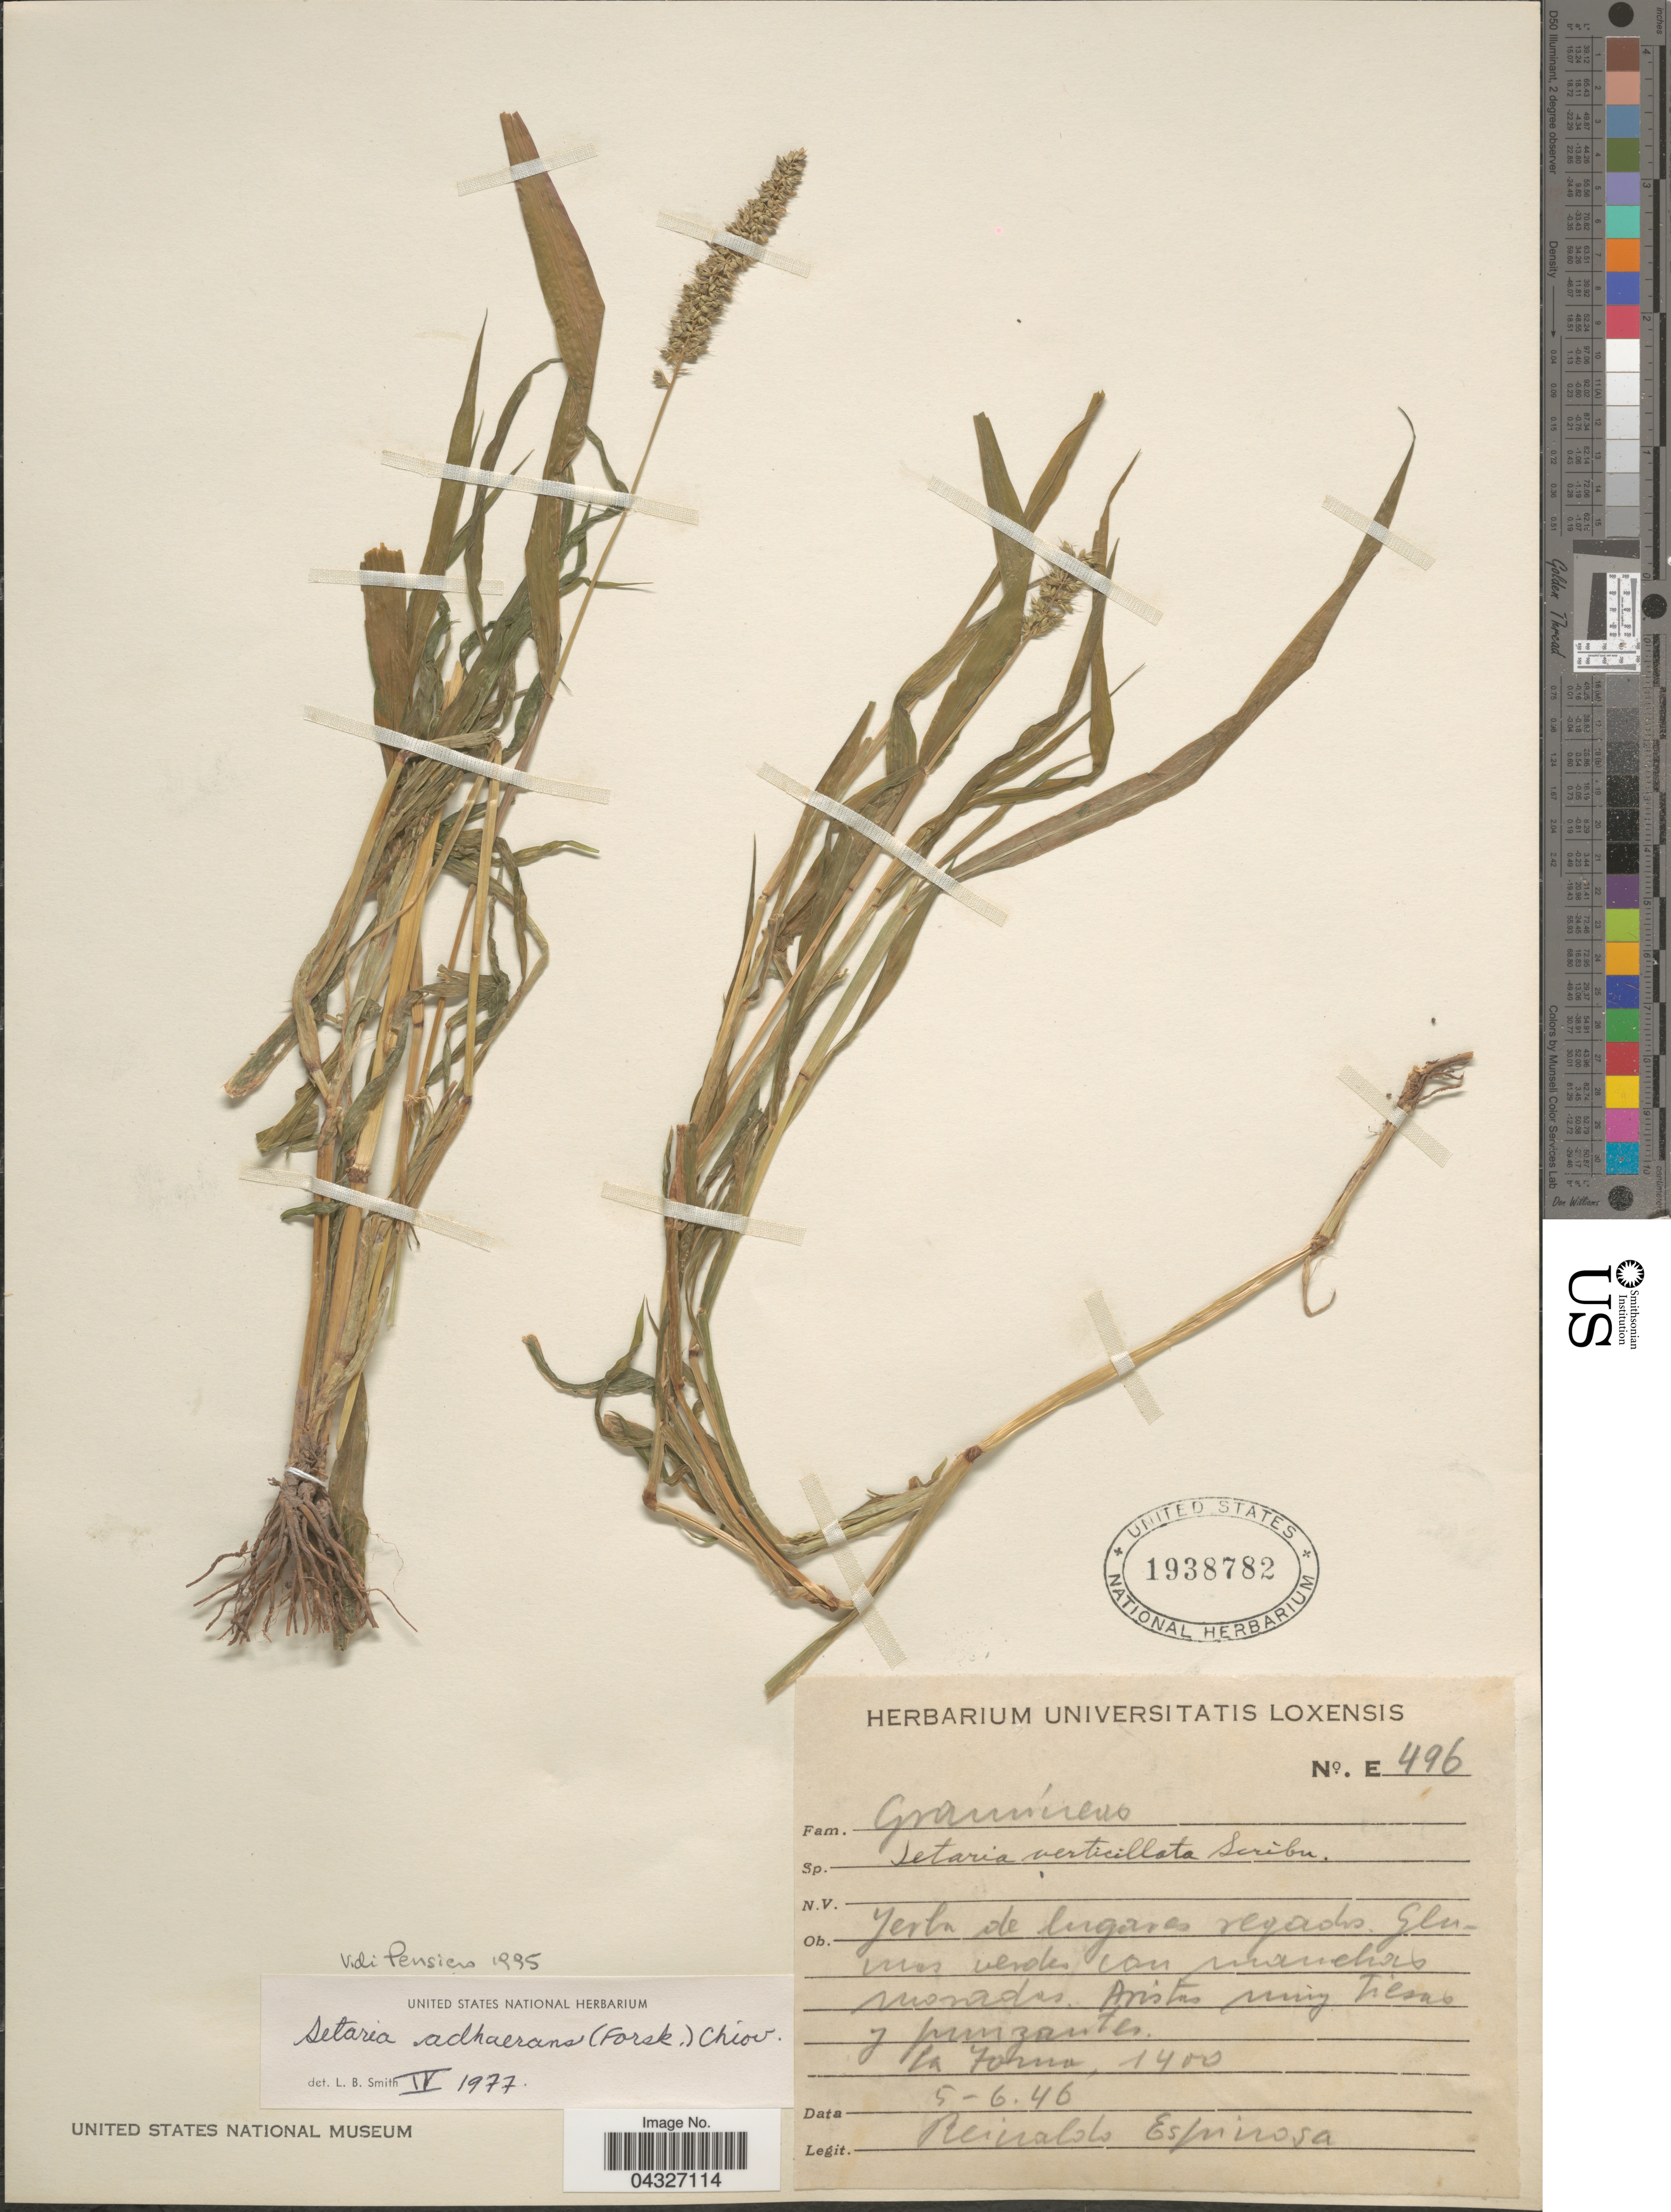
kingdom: Plantae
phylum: Tracheophyta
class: Liliopsida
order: Poales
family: Poaceae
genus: Setaria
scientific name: Setaria adhaerens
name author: (Forssk.) Chiov.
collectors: R. Espinosa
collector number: E496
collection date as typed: Transcribed d/m/y: 5/6/46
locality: Yerba de lugares regados Glumos verdes con manchas moradas. Aristas muy Tieno y punzantes. La Forna [interpreted].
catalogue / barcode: US 1938782